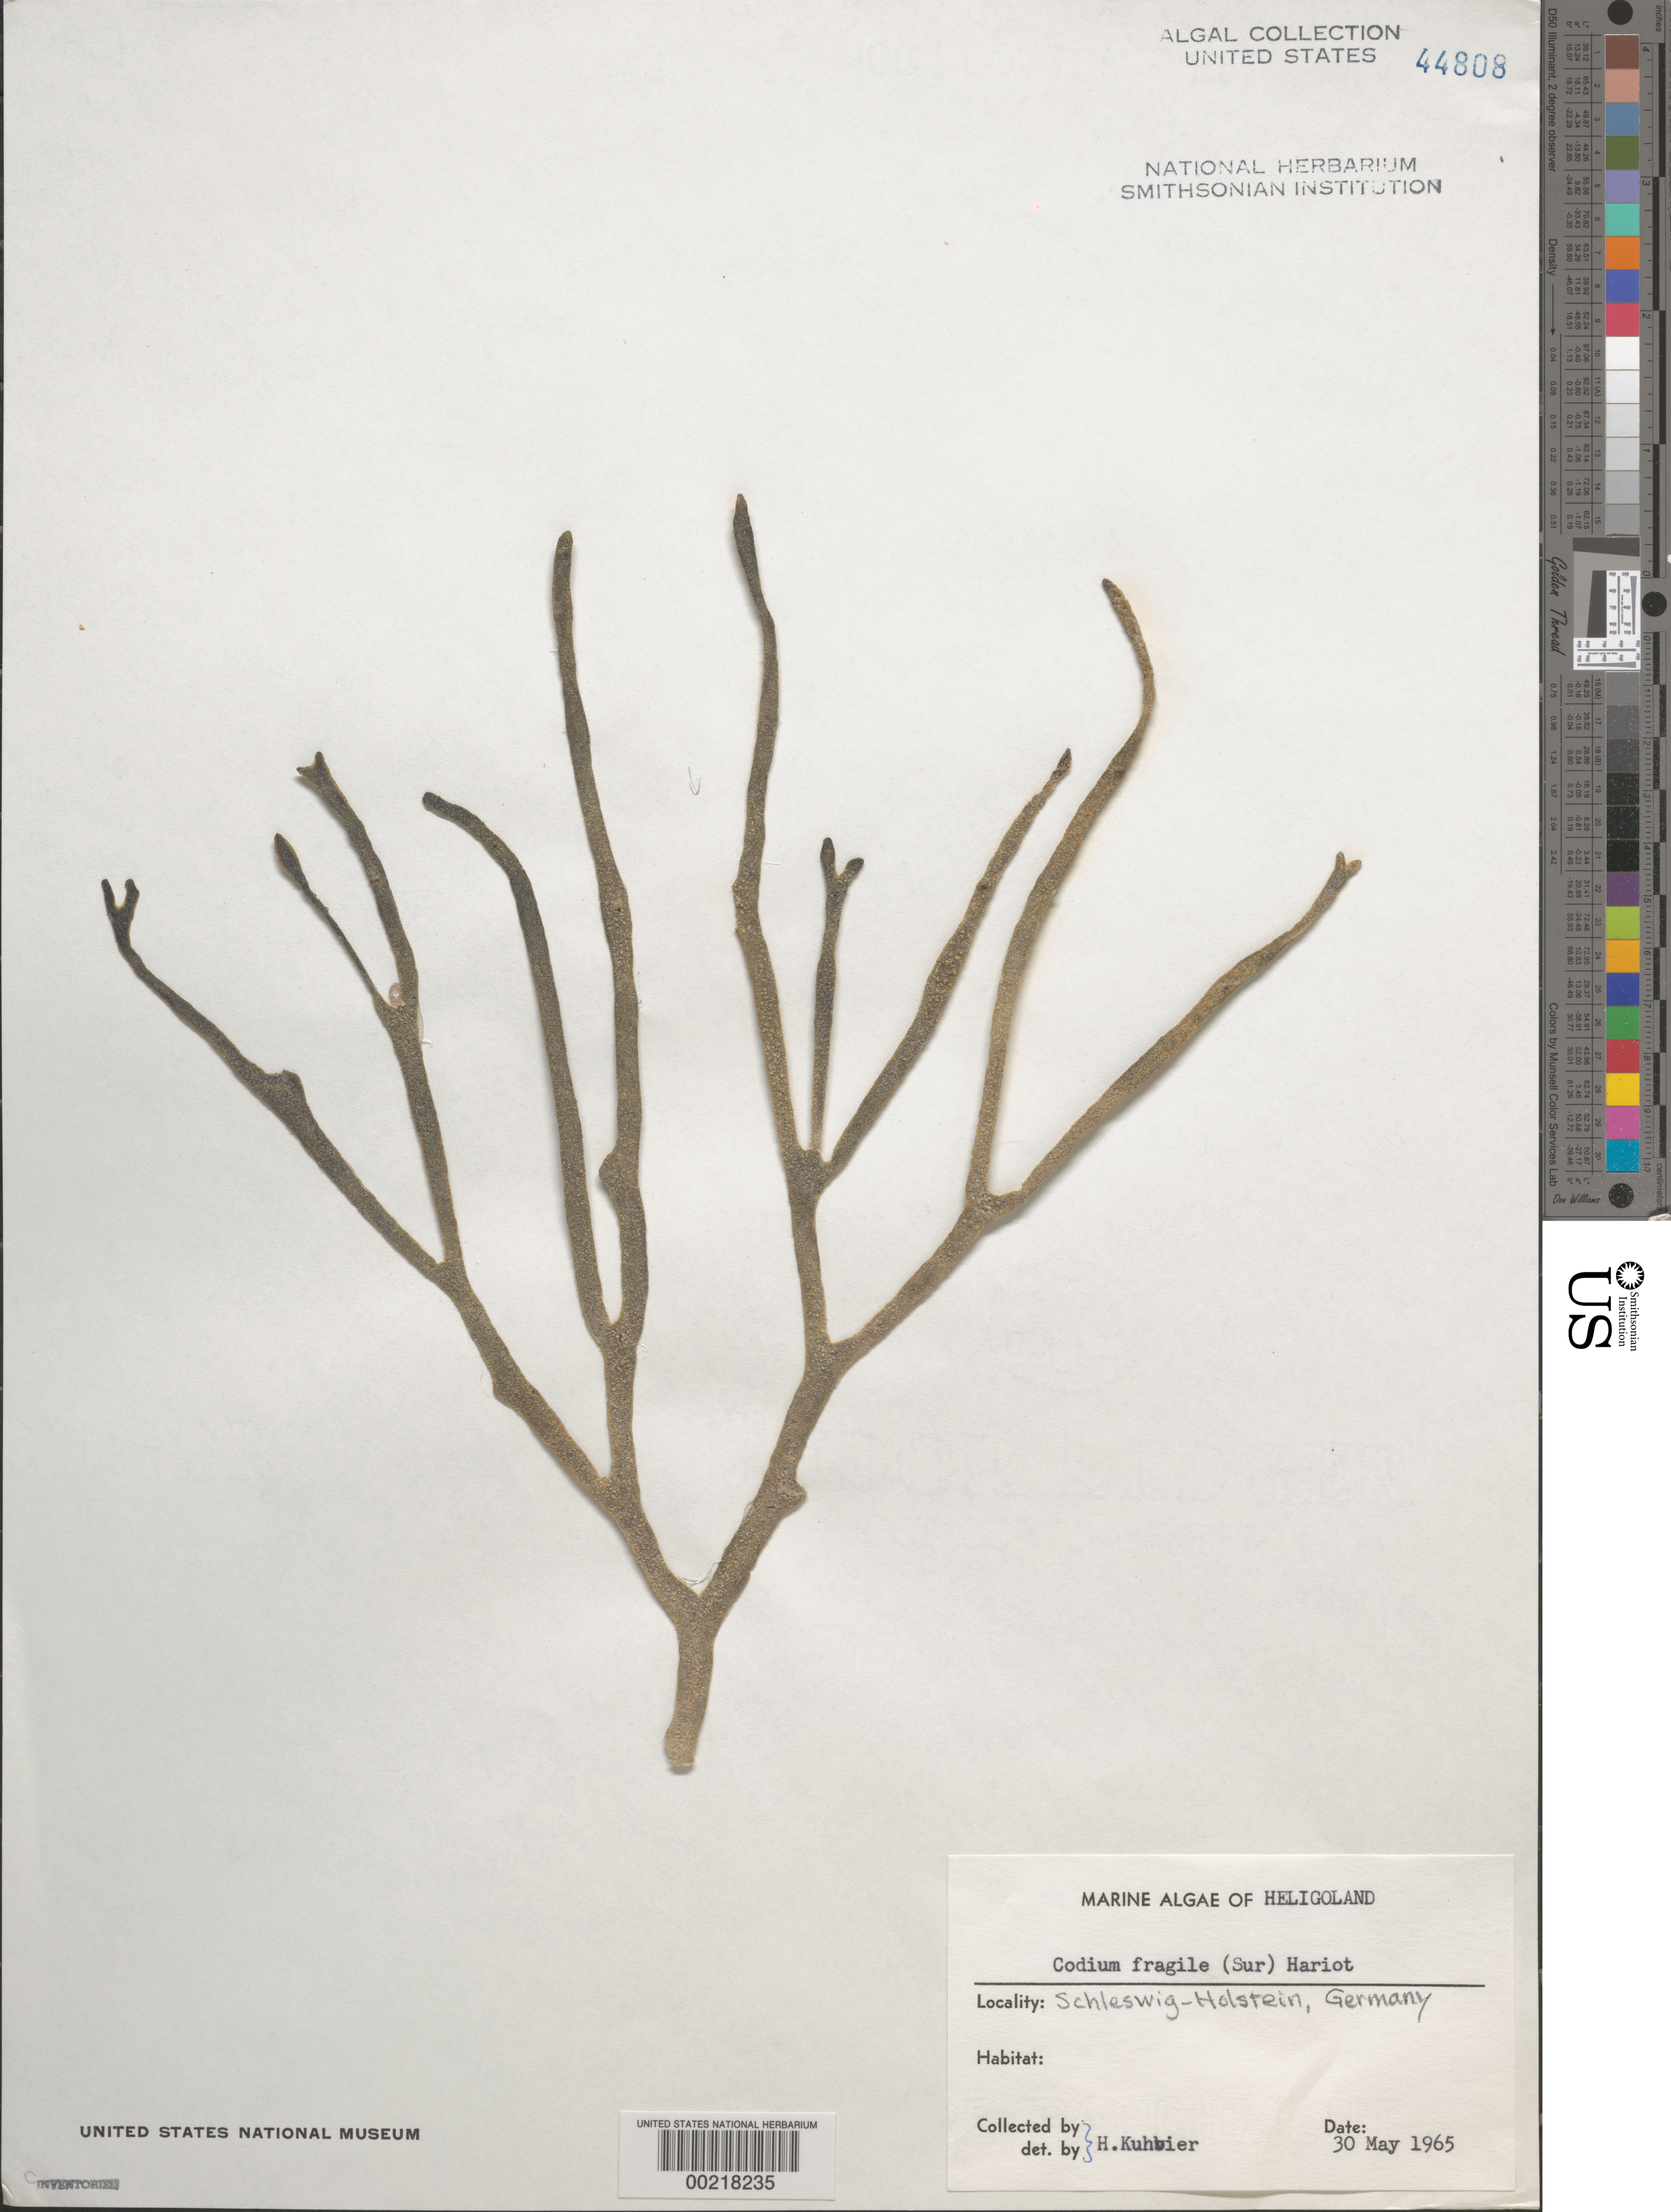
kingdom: Plantae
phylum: Chlorophyta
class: Ulvophyceae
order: Bryopsidales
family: Codiaceae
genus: Codium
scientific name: Codium fragile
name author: (Suringar) P. Hariot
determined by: Kuhbier, H.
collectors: H. Kuhbier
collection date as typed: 30 May 1965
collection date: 1965-05-30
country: Germany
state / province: Schleswig-Holstein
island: Helgoland (Heligoland)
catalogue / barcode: US 44808